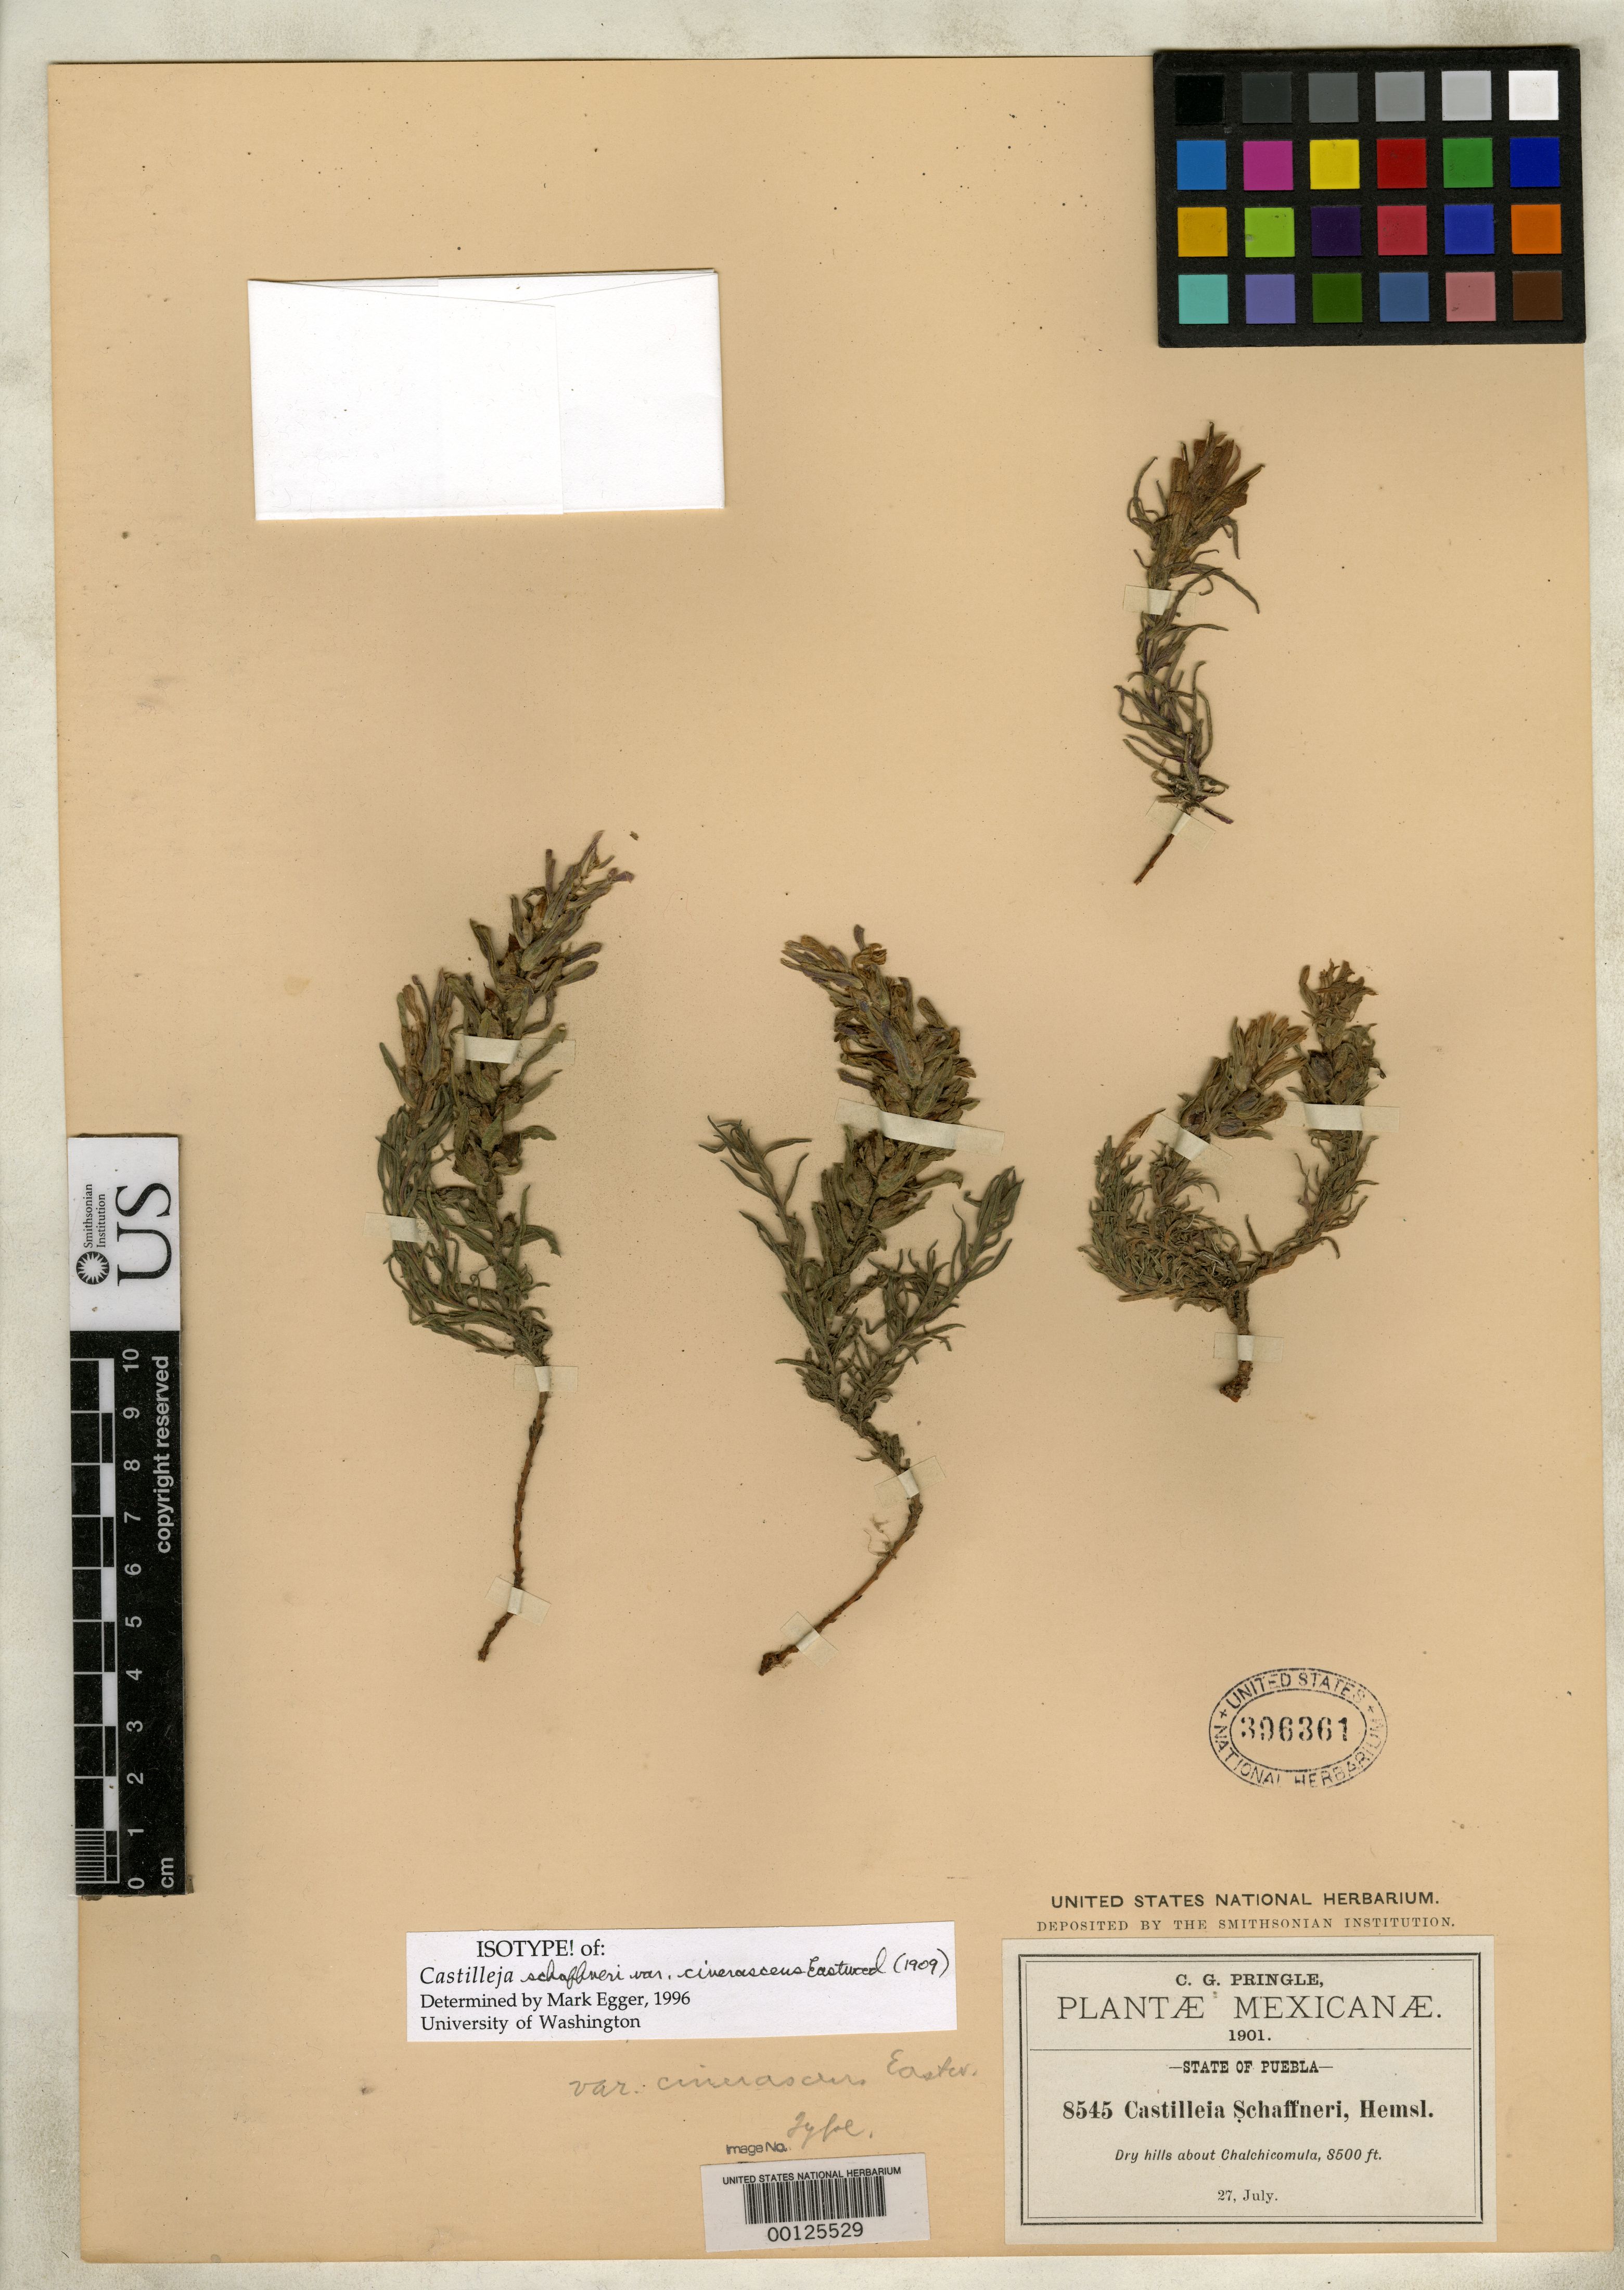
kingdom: Plantae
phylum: Tracheophyta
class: Magnoliopsida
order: Lamiales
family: Orobanchaceae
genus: Castilleja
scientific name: Castilleja schaffneri var. cinerascens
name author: Eastw.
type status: Isotype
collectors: C. G. Pringle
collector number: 8545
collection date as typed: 27 Jul 1901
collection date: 1901-07-27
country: Mexico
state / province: Puebla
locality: Above Chalchicomula, Puebla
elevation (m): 2591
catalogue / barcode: US 396361